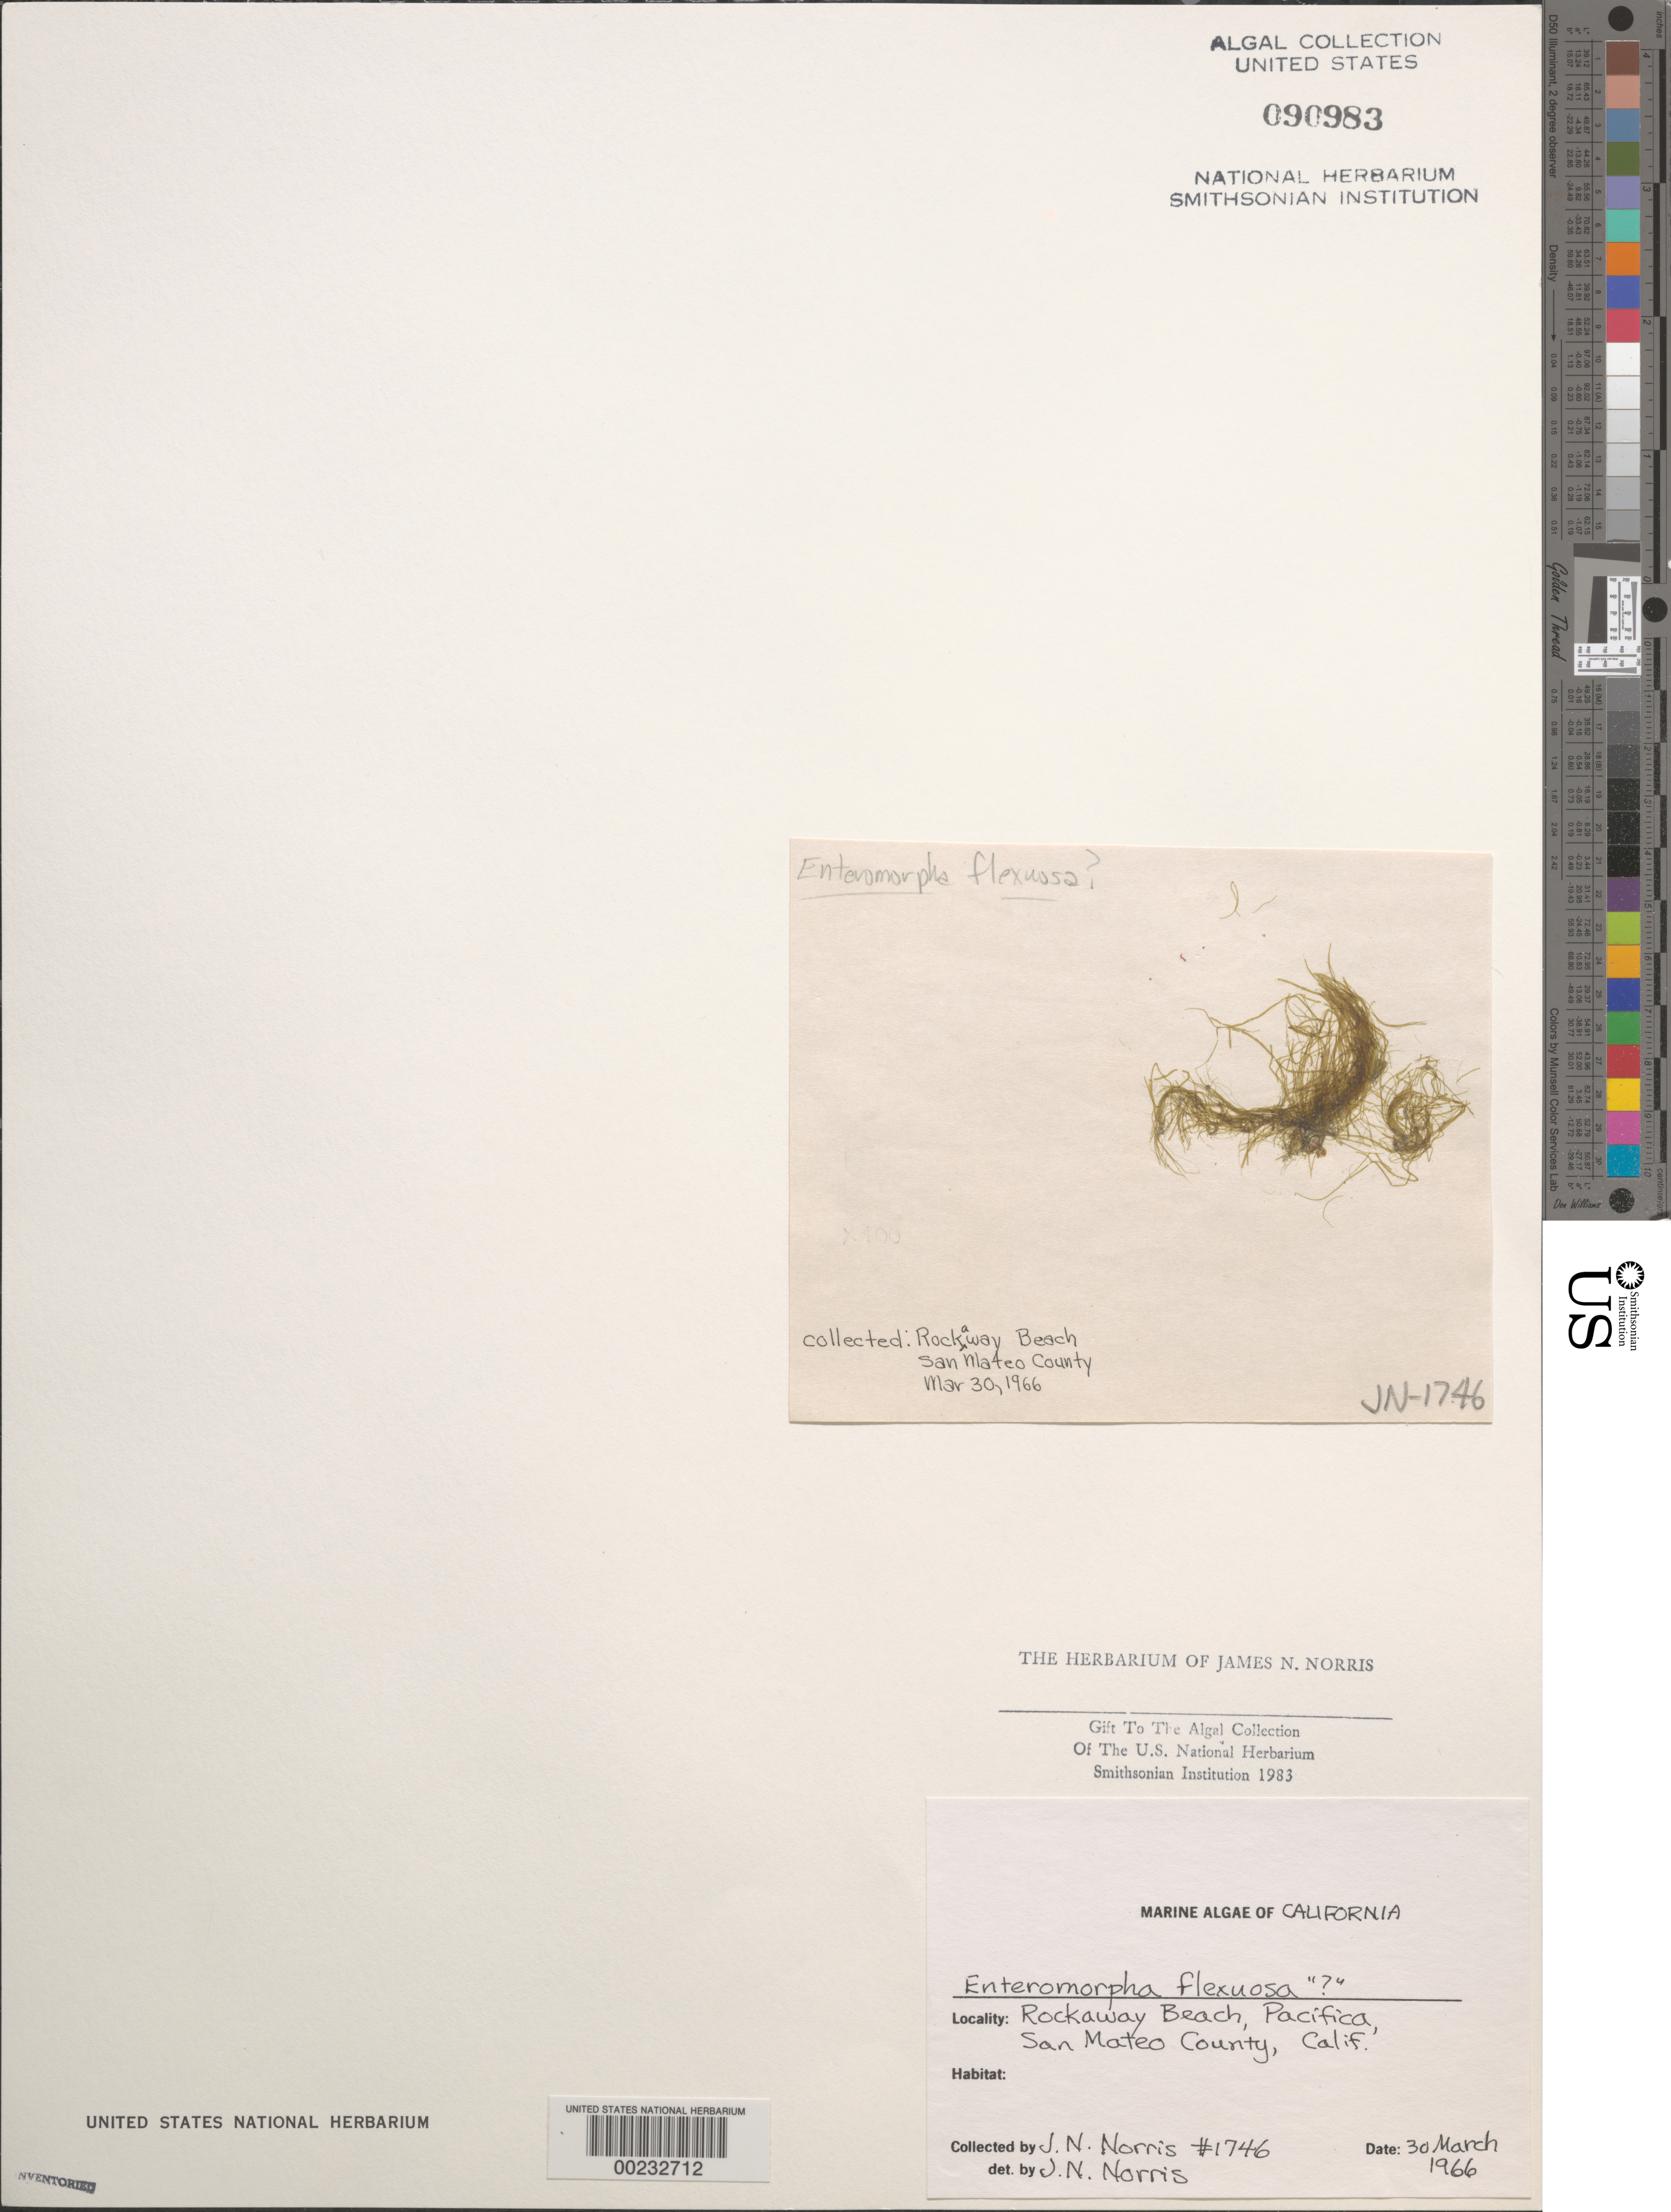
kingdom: Plantae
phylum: Chlorophyta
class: Ulvophyceae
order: Ulvales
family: Ulvaceae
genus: Ulva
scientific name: Ulva flexuosa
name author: Wulfen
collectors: J. N. Norris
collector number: JN-1746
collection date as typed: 30 Mar 1966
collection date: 1966-03-30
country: United States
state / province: California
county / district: San Mateo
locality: Rockaway Beach, Pacifica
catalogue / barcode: US 90983